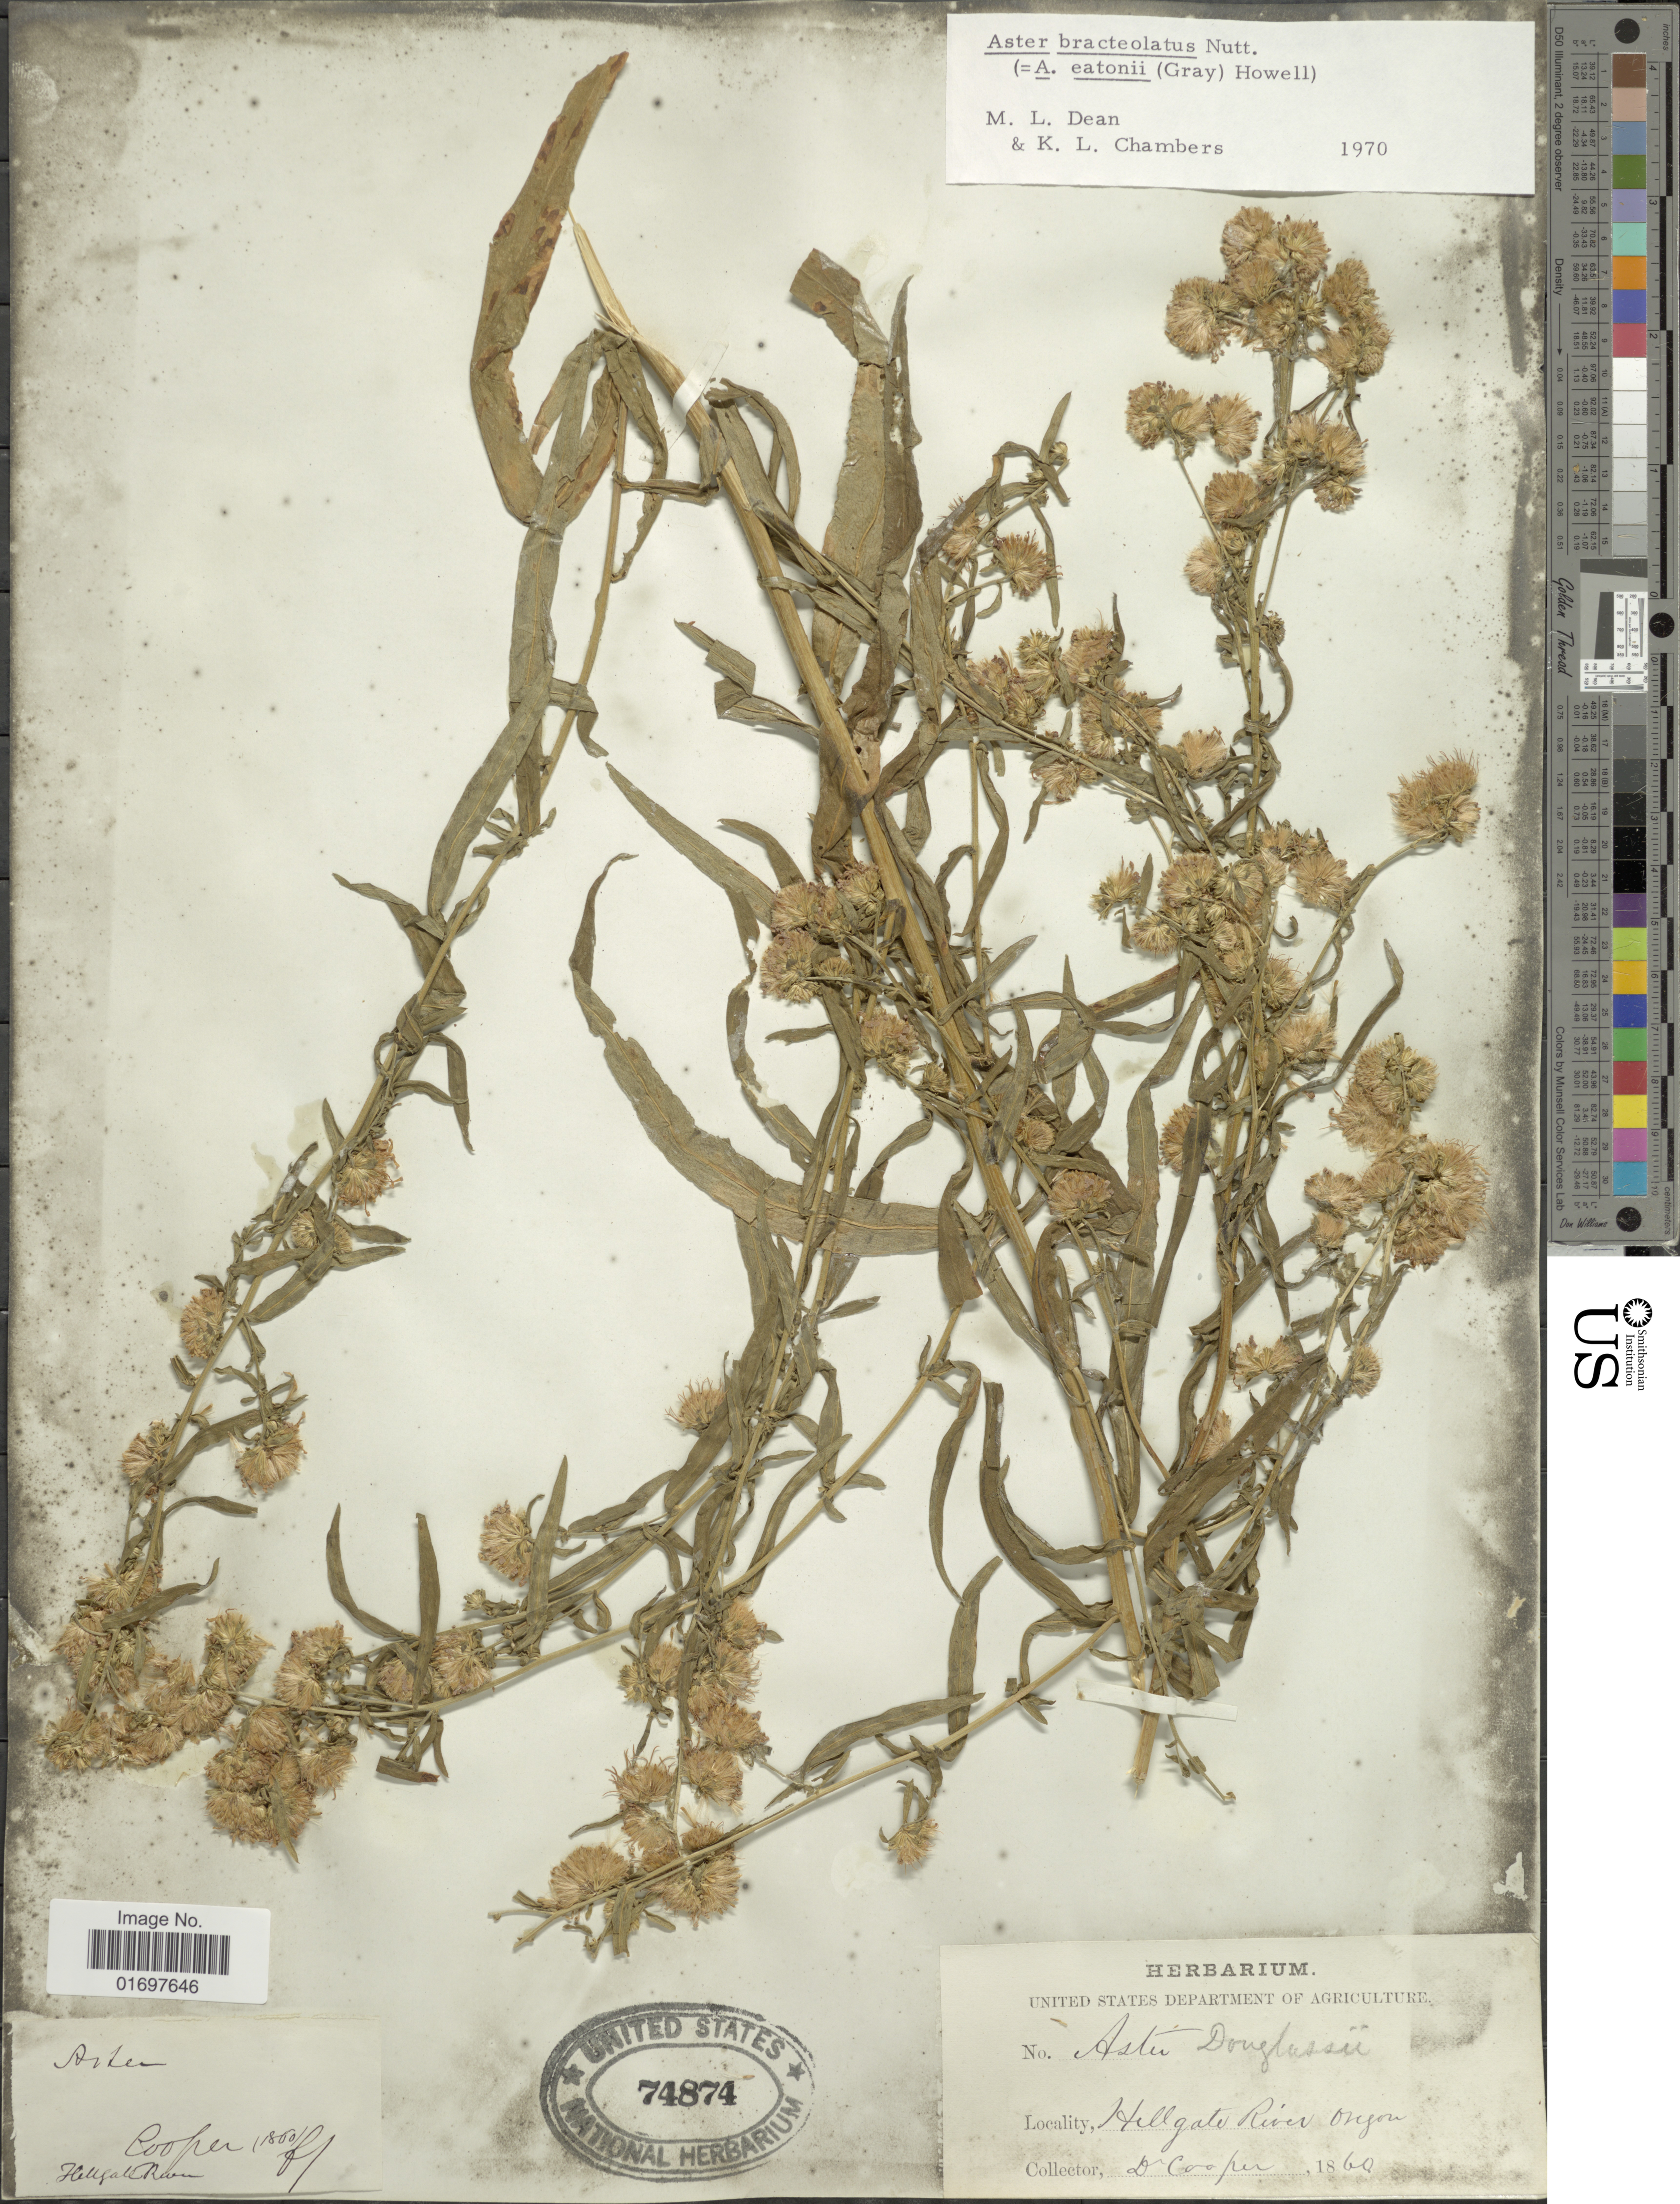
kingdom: Plantae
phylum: Tracheophyta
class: Magnoliopsida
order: Asterales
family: Asteraceae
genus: Symphyotrichum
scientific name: Symphyotrichum bracteolatum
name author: (Nutt.) G.L. Nesom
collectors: -- Cooper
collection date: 1860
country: United States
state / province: Oregon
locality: Hillgate River, Oregon.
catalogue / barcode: US 74874